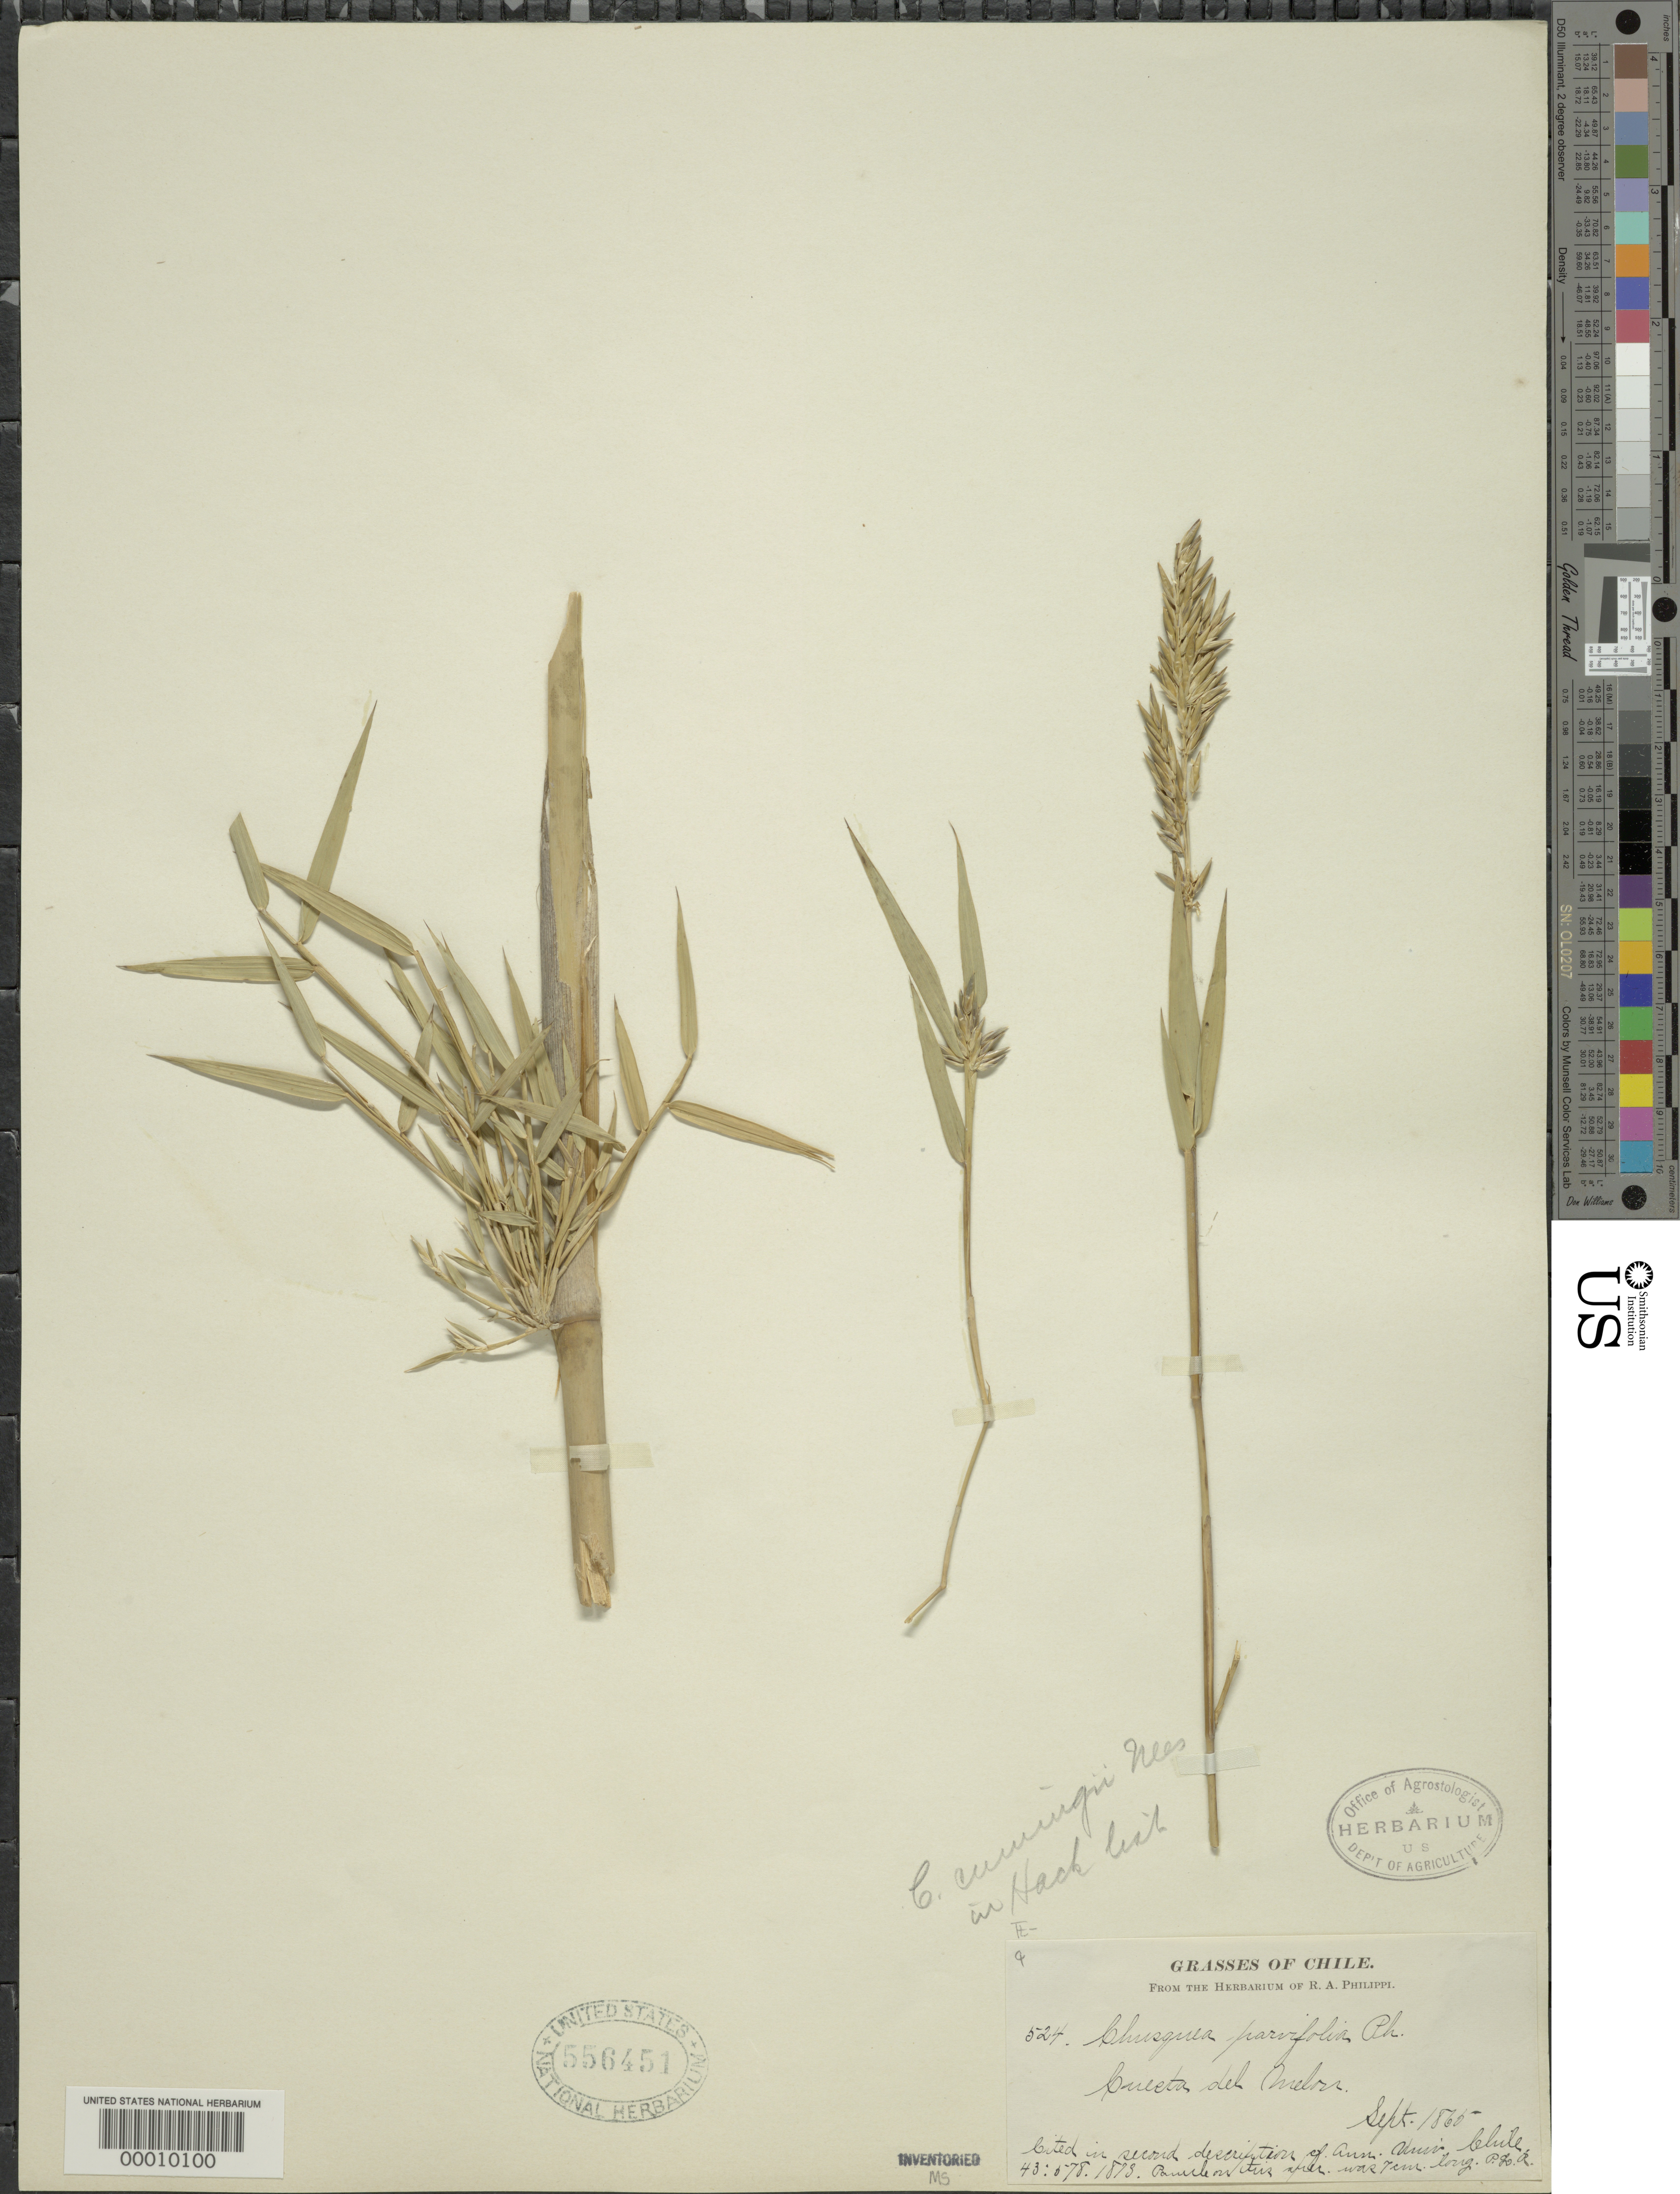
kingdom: Plantae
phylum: Tracheophyta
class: Liliopsida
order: Poales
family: Poaceae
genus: Chusquea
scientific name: Chusquea cumingii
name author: Nees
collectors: R. A. Philippi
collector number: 524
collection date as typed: Sep 1866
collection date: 1866-09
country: Chile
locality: Cuesta del malvor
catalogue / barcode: US 556451